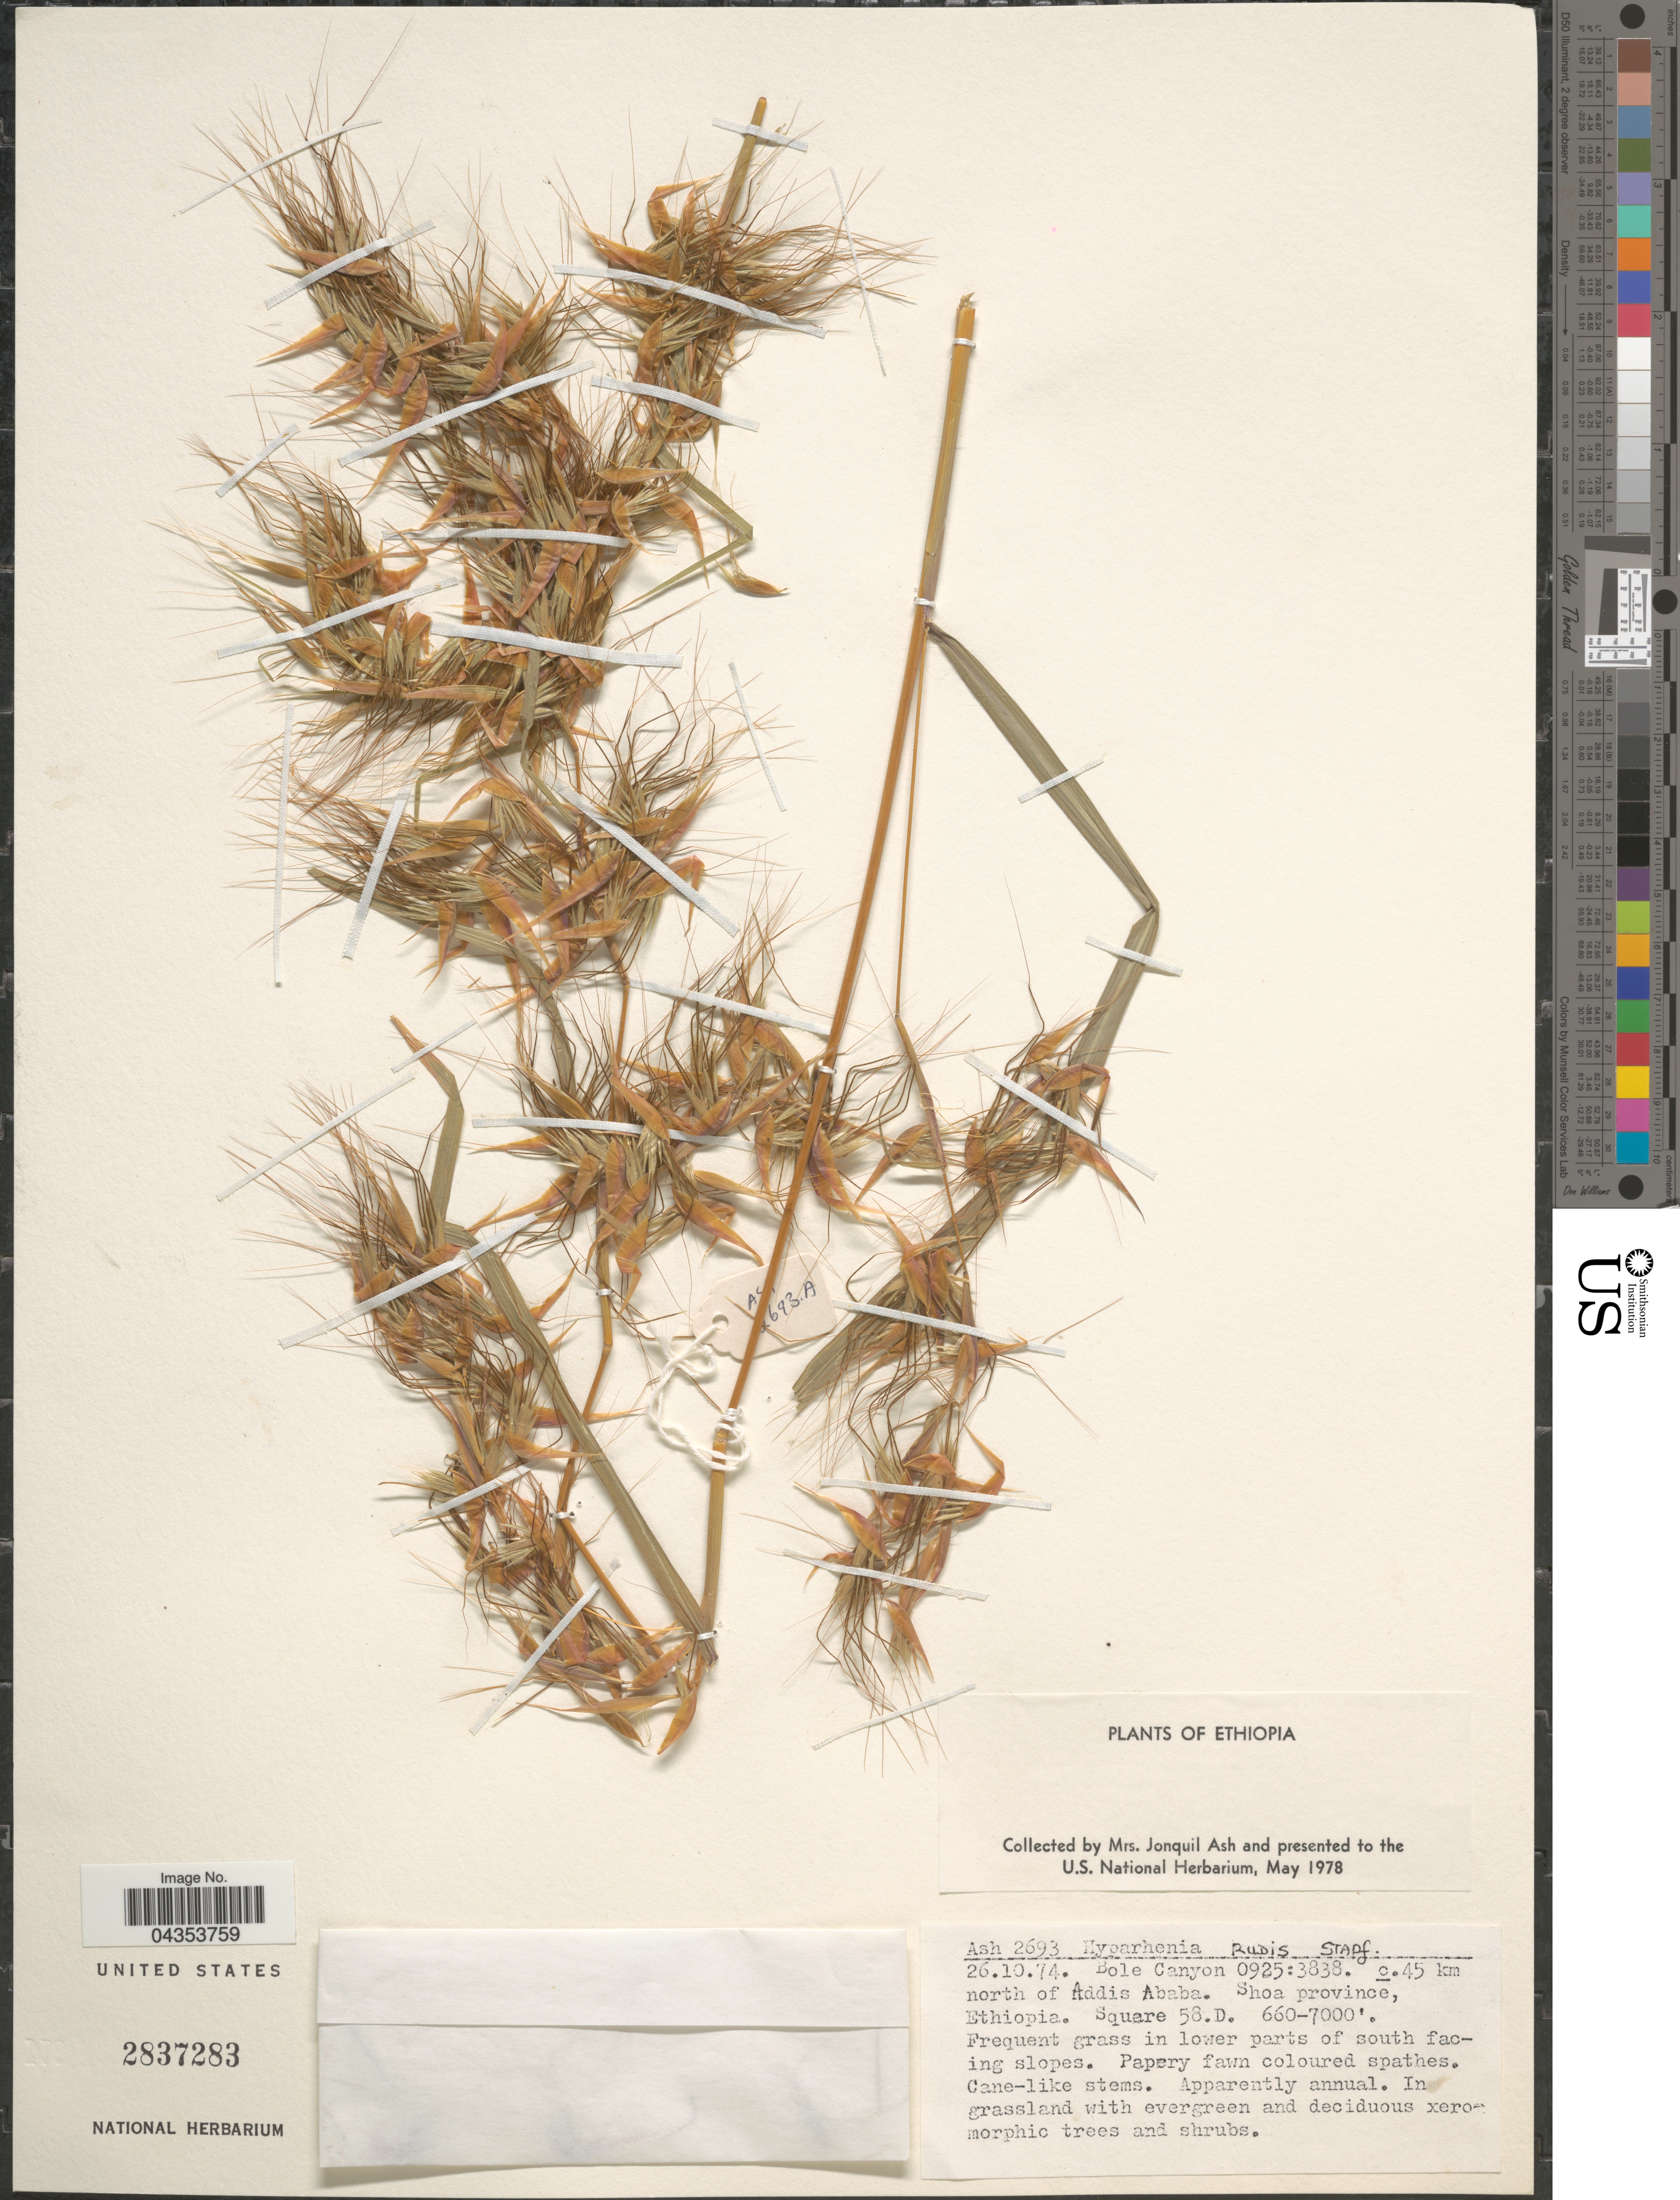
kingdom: Plantae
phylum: Tracheophyta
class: Liliopsida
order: Poales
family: Poaceae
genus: Hyparrhenia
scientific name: Hyparrhenia rudis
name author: Stapf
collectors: J. Ash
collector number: Ash 2693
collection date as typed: Transcribed d/m/y: 26/10/74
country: Ethiopia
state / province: Addis Ababa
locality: Bole Canyon 0925:3838. c.45 km north of Addis Ababa. Shoa province. Square 58.D.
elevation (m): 201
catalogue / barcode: US 2837283